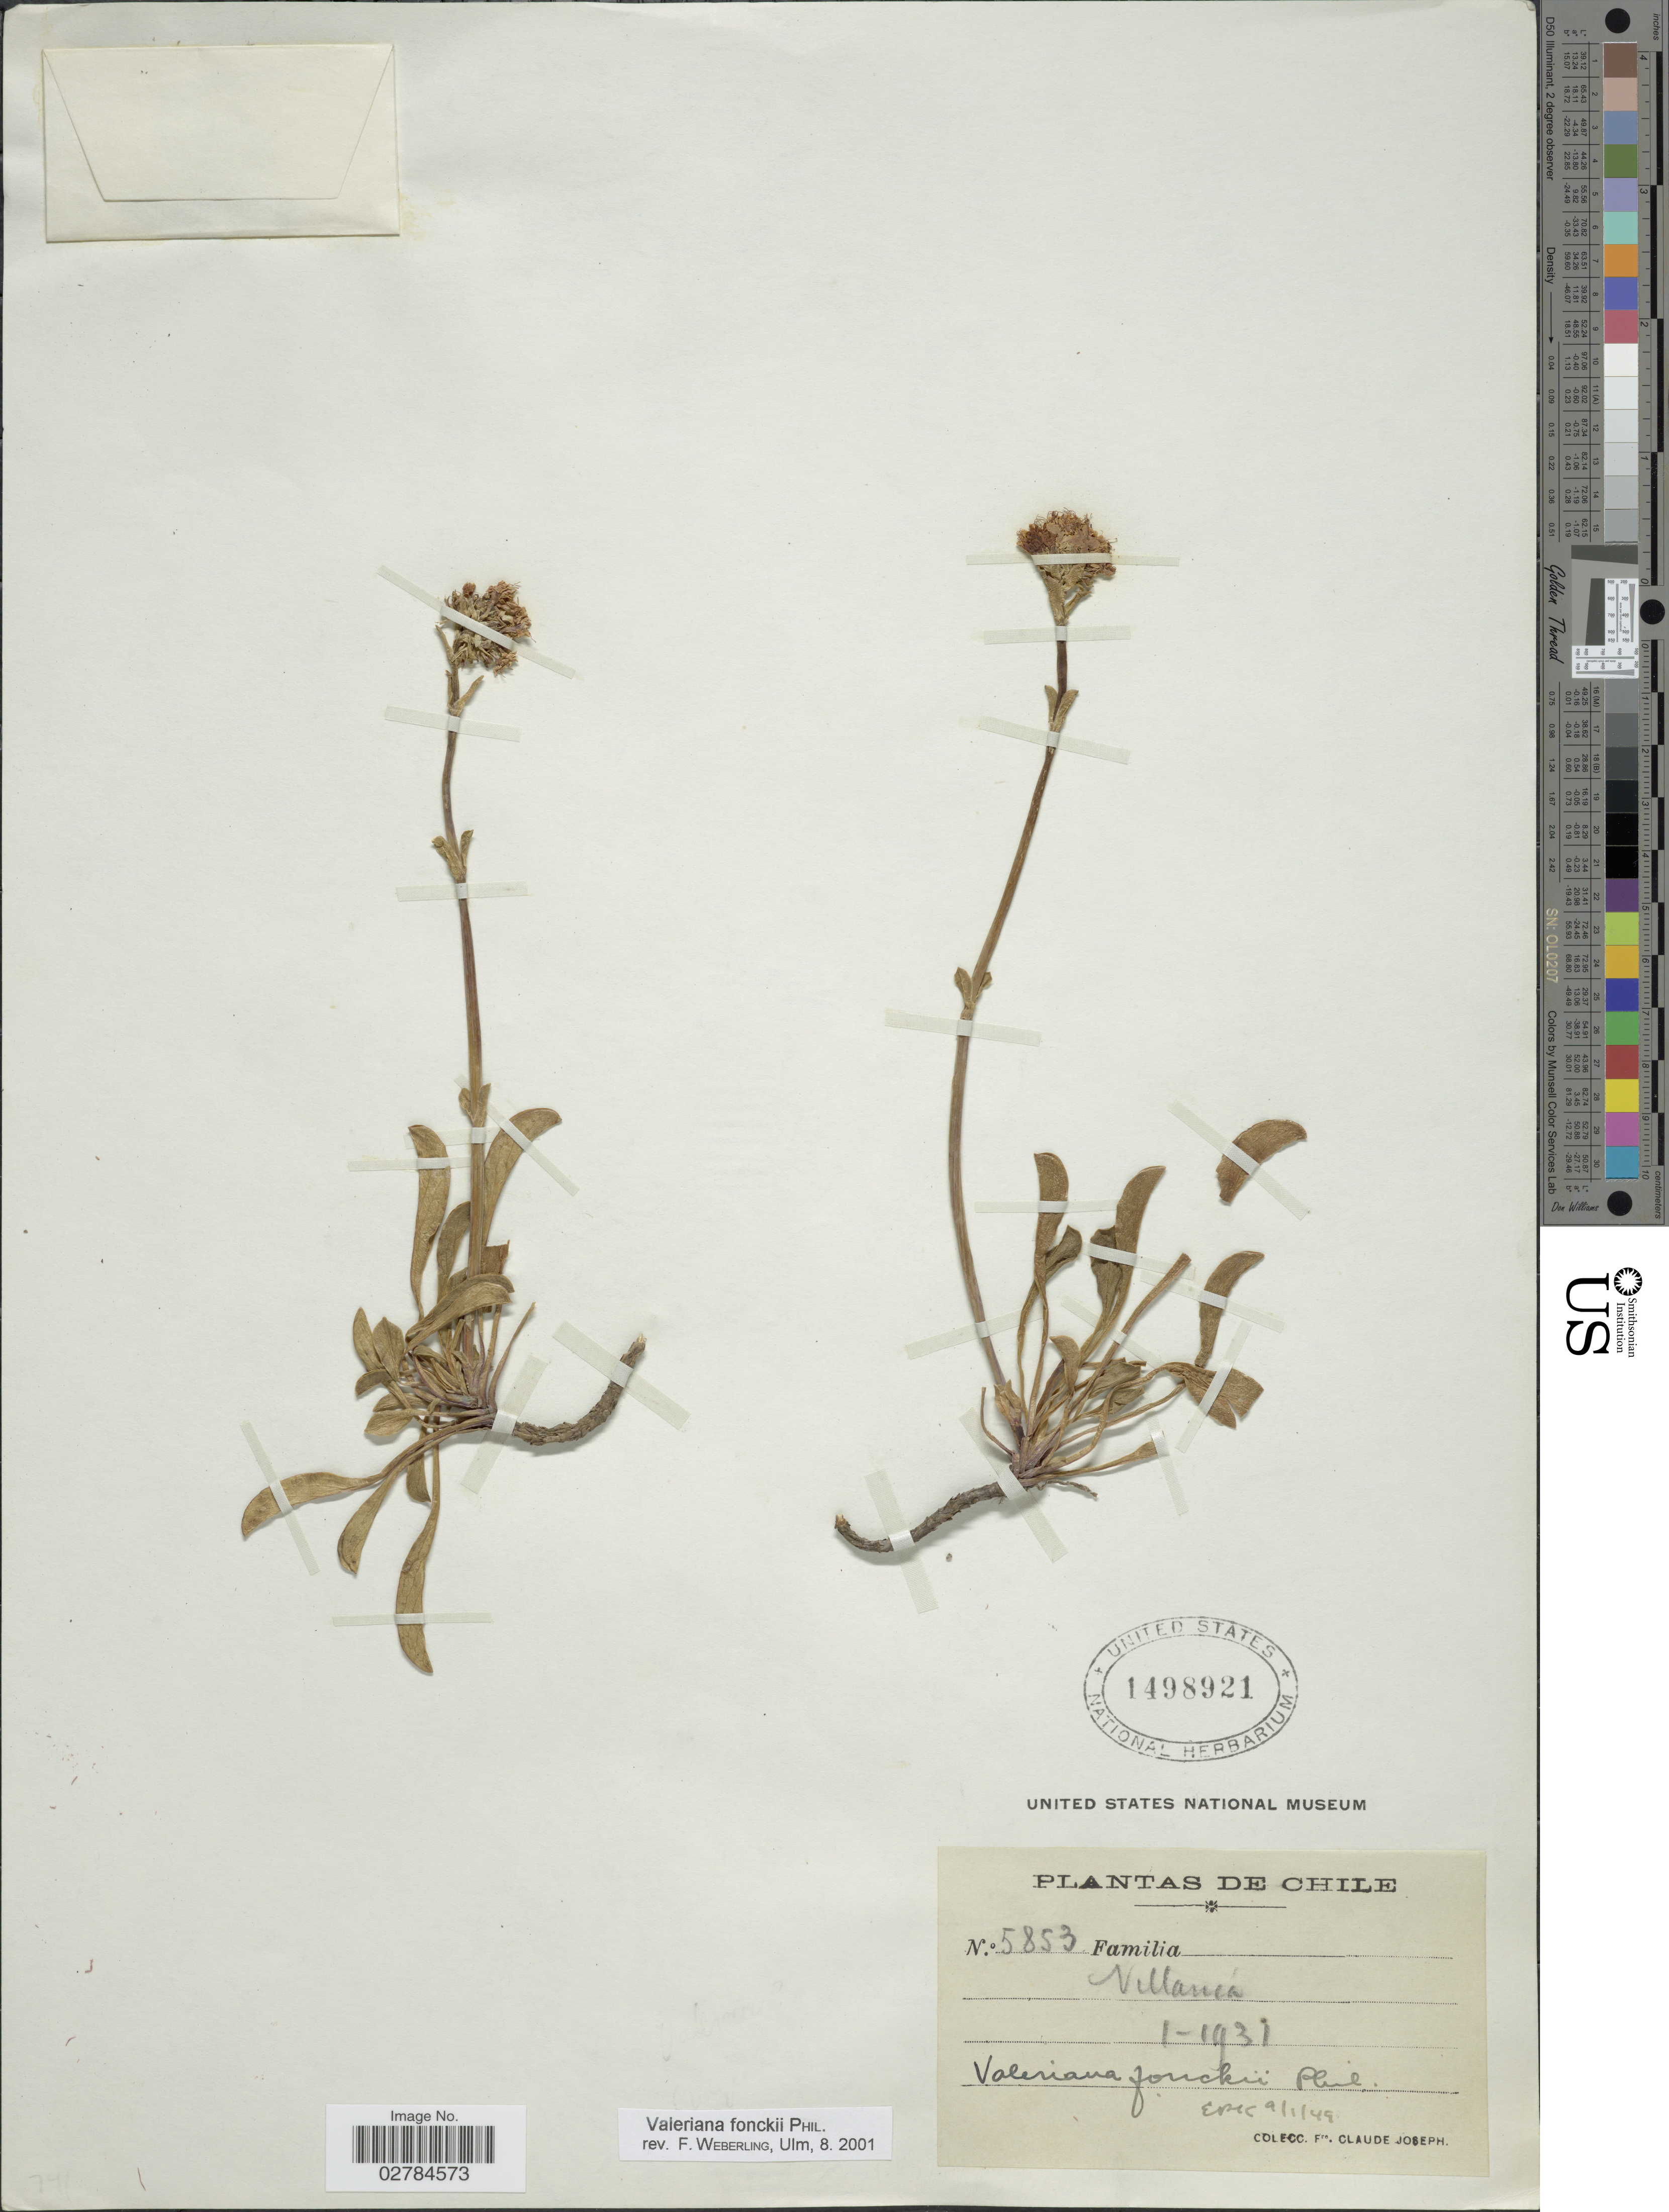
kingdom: Plantae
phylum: Tracheophyta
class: Magnoliopsida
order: Dipsacales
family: Caprifoliaceae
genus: Valeriana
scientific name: Valeriana fonckii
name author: Phil.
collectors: Bro. Claude-Joseph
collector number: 5853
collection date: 1931-01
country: Chile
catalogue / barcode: US 1498921